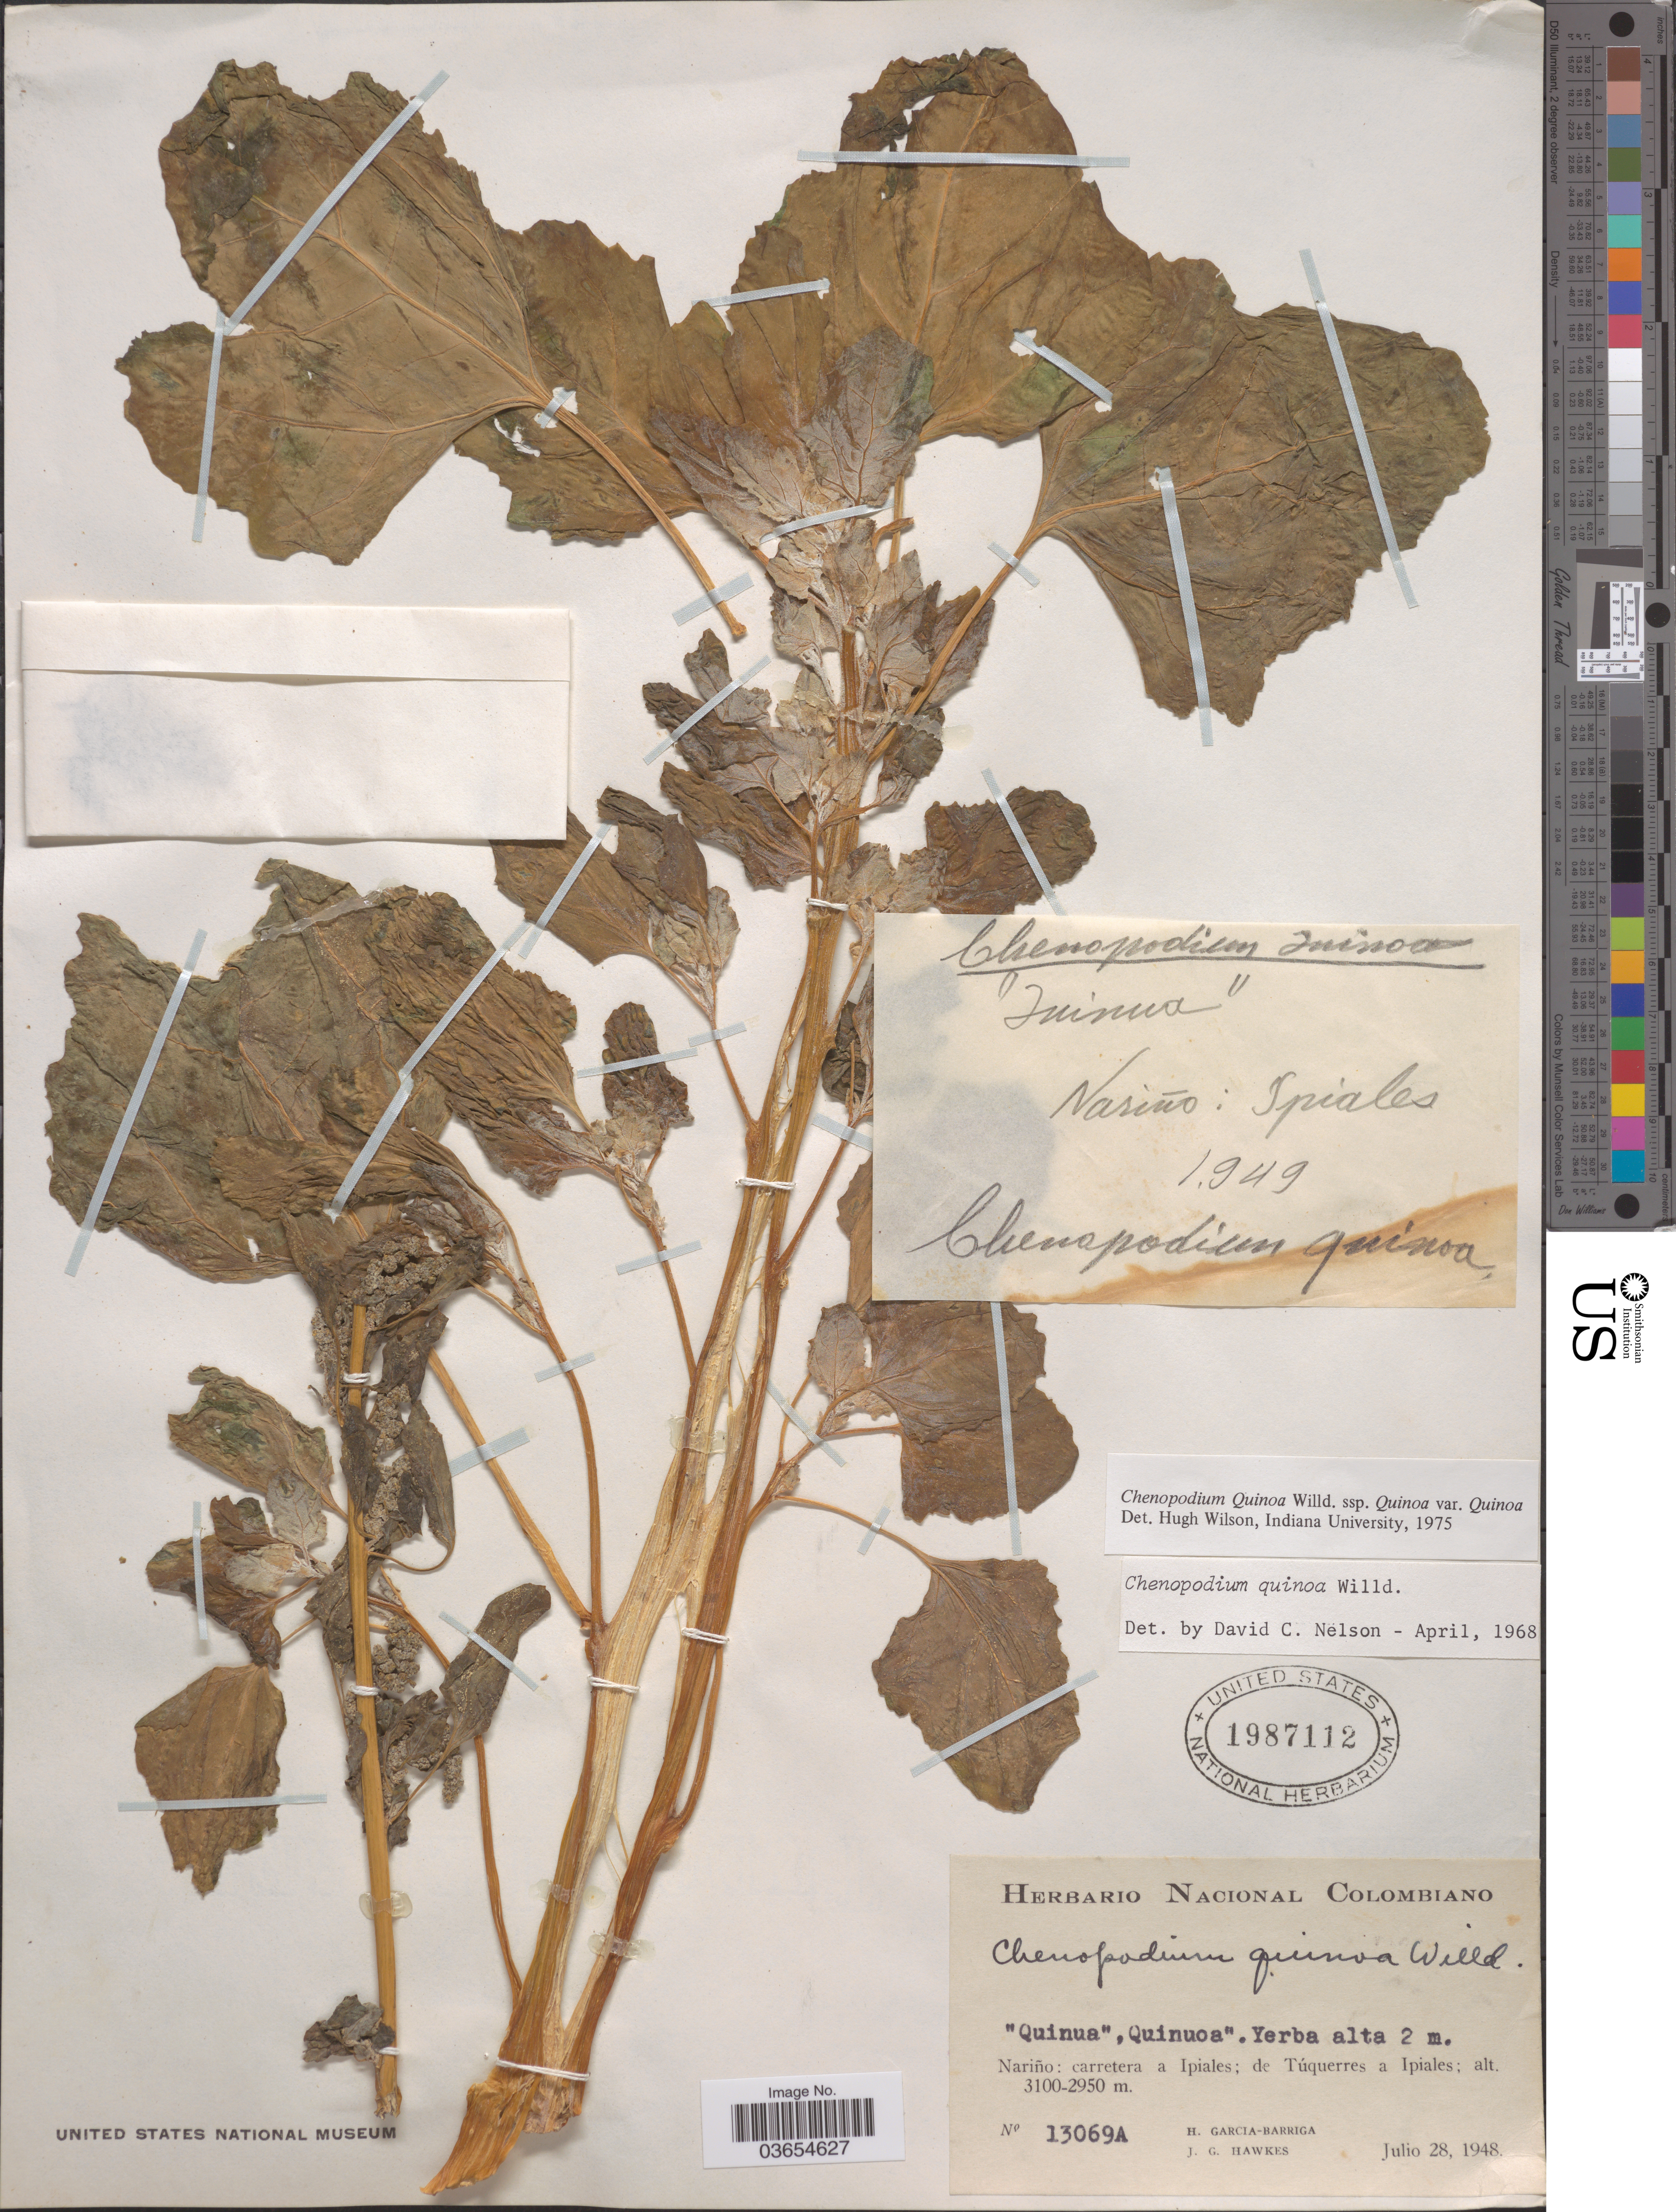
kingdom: Plantae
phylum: Tracheophyta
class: Magnoliopsida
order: Caryophyllales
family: Amaranthaceae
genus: Chenopodium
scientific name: Chenopodium quinoa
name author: Willd.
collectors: H. García Barriga & J. Hawkes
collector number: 13069A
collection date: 1948-07-28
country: Colombia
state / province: Nariño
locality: Carretera a Ipiales; de Túquerres a Ipiales.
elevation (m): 2950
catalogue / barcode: US 1987112